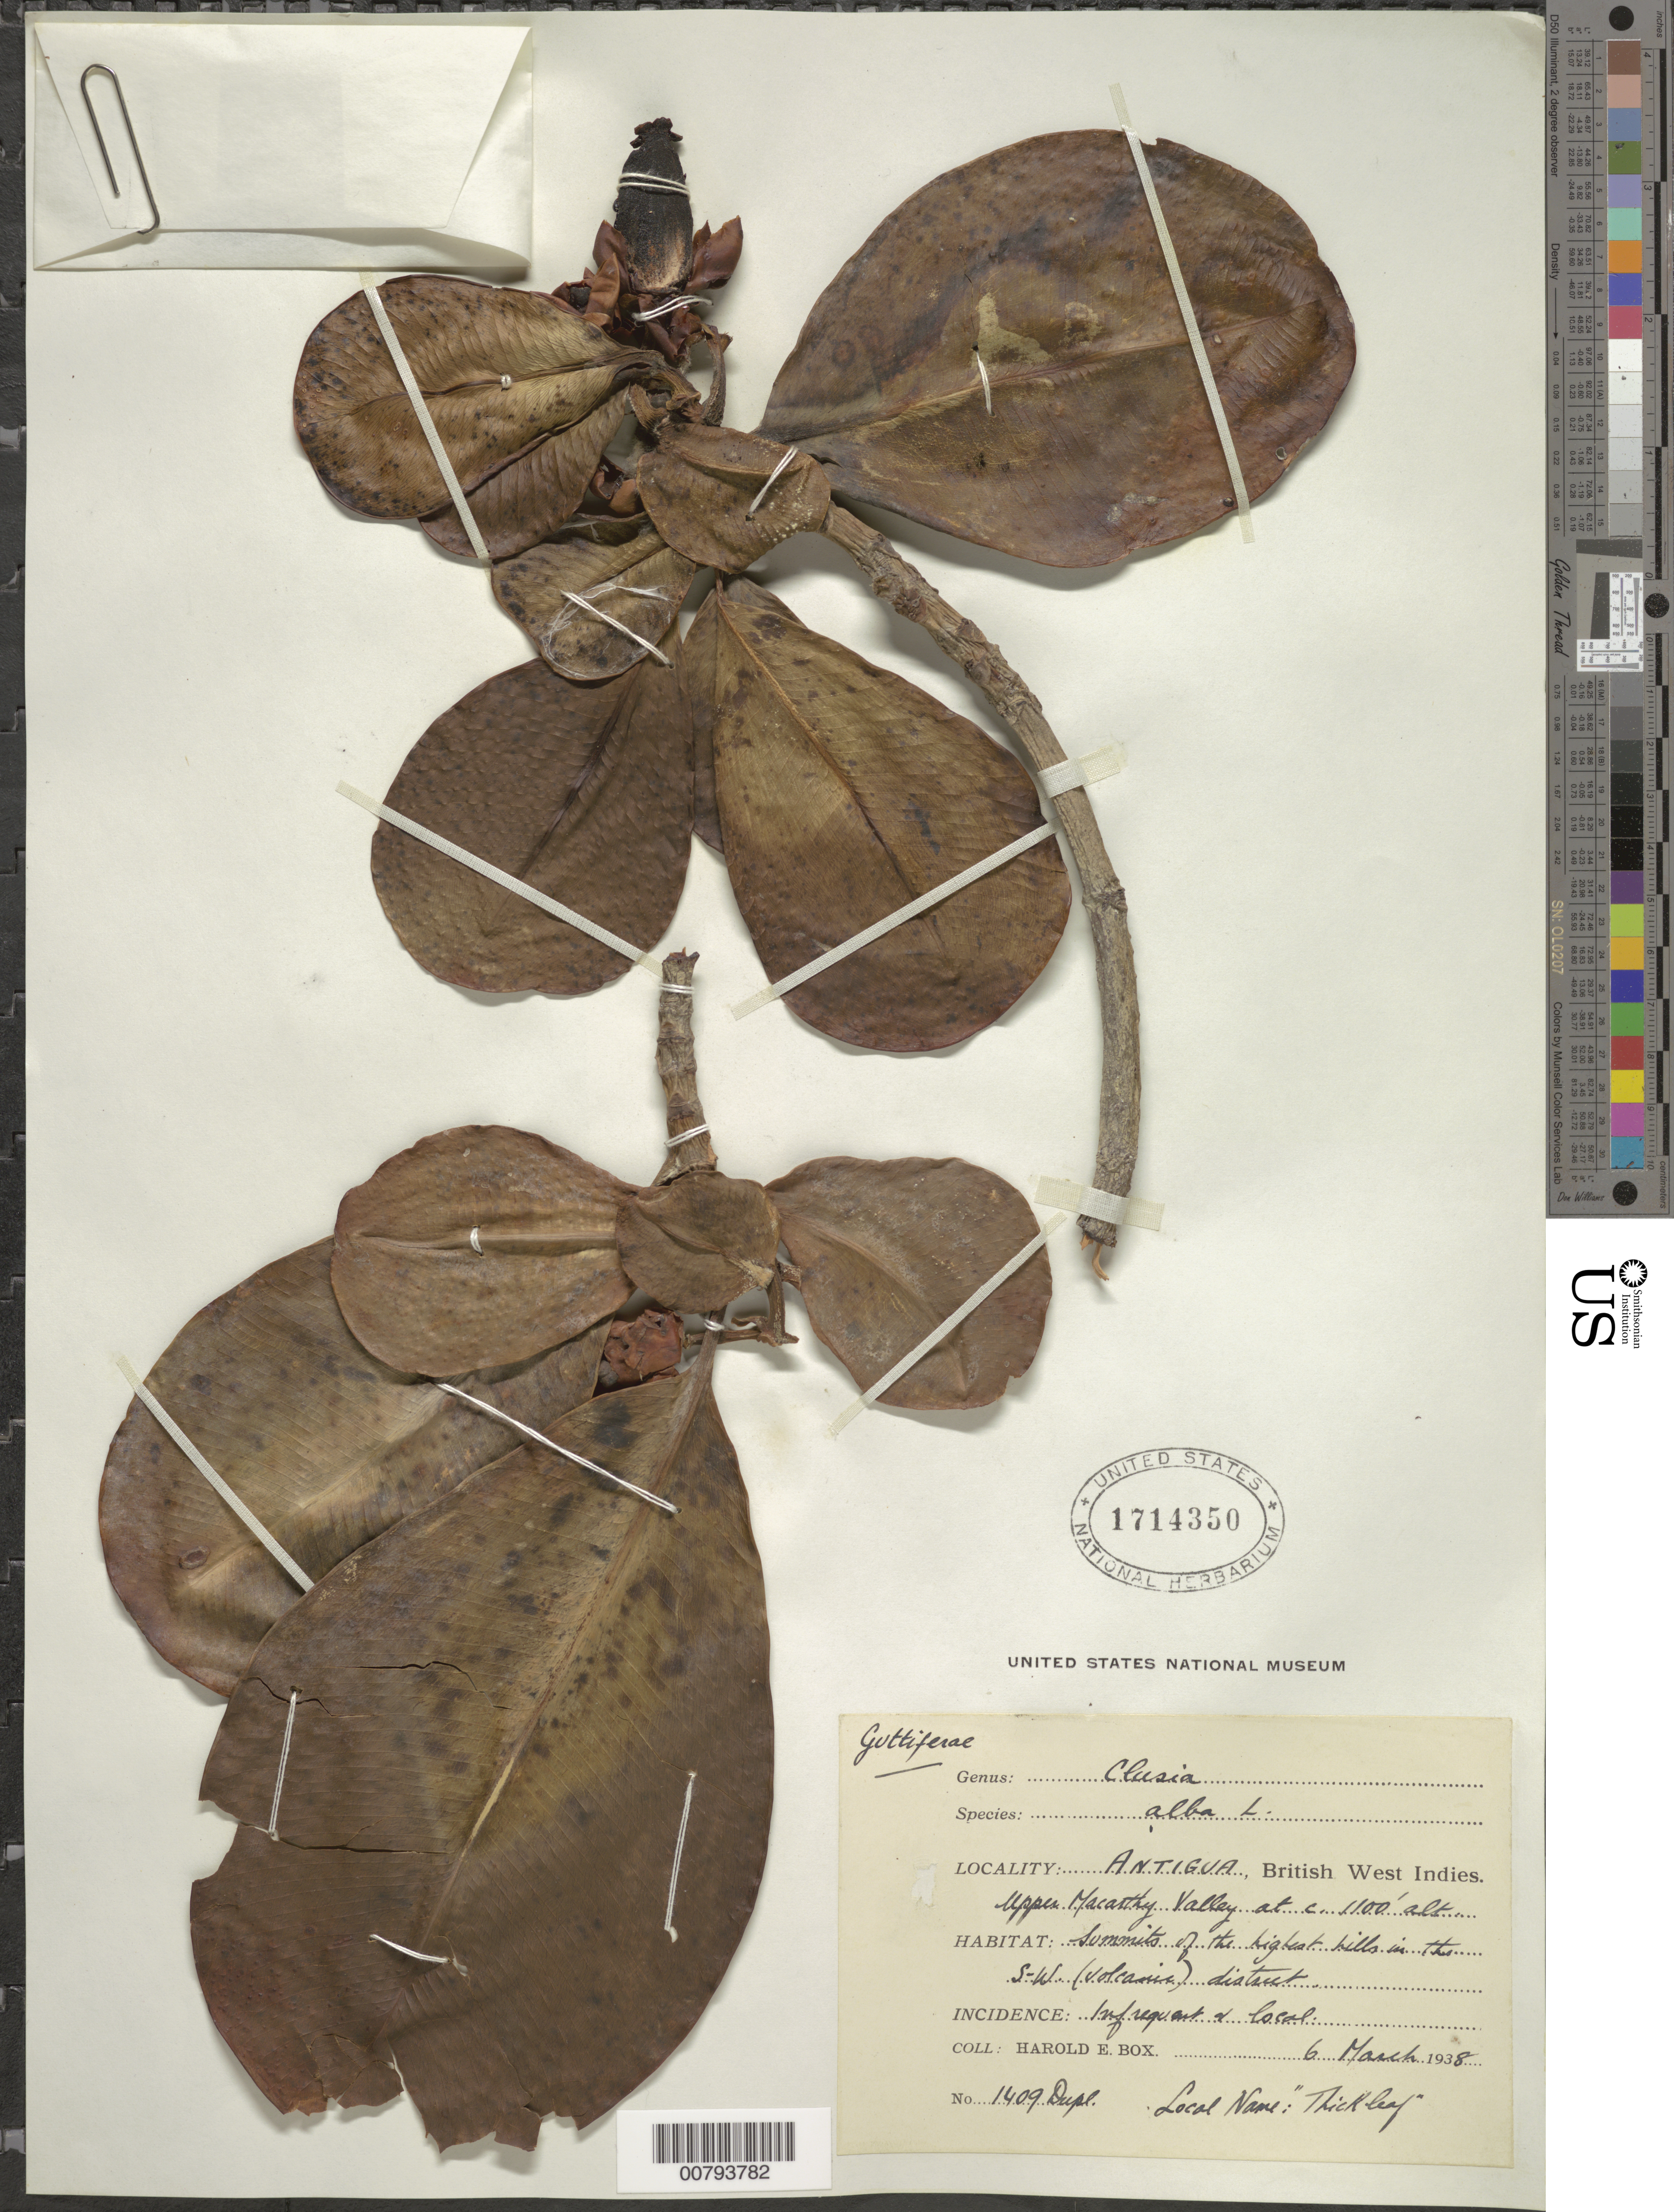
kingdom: Plantae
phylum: Tracheophyta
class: Magnoliopsida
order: Malpighiales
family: Clusiaceae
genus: Clusia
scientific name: Clusia major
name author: L.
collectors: H. E. Box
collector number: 1409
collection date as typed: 06 Mar 1938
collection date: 1938-03-06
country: Antigua and Barbuda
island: Antigua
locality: Upper Macarthy Valley; S-W (volcanic) district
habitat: Summits of the highest hills in the volcanic district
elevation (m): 335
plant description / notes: Common name: Thick leaf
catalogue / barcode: US 1714350